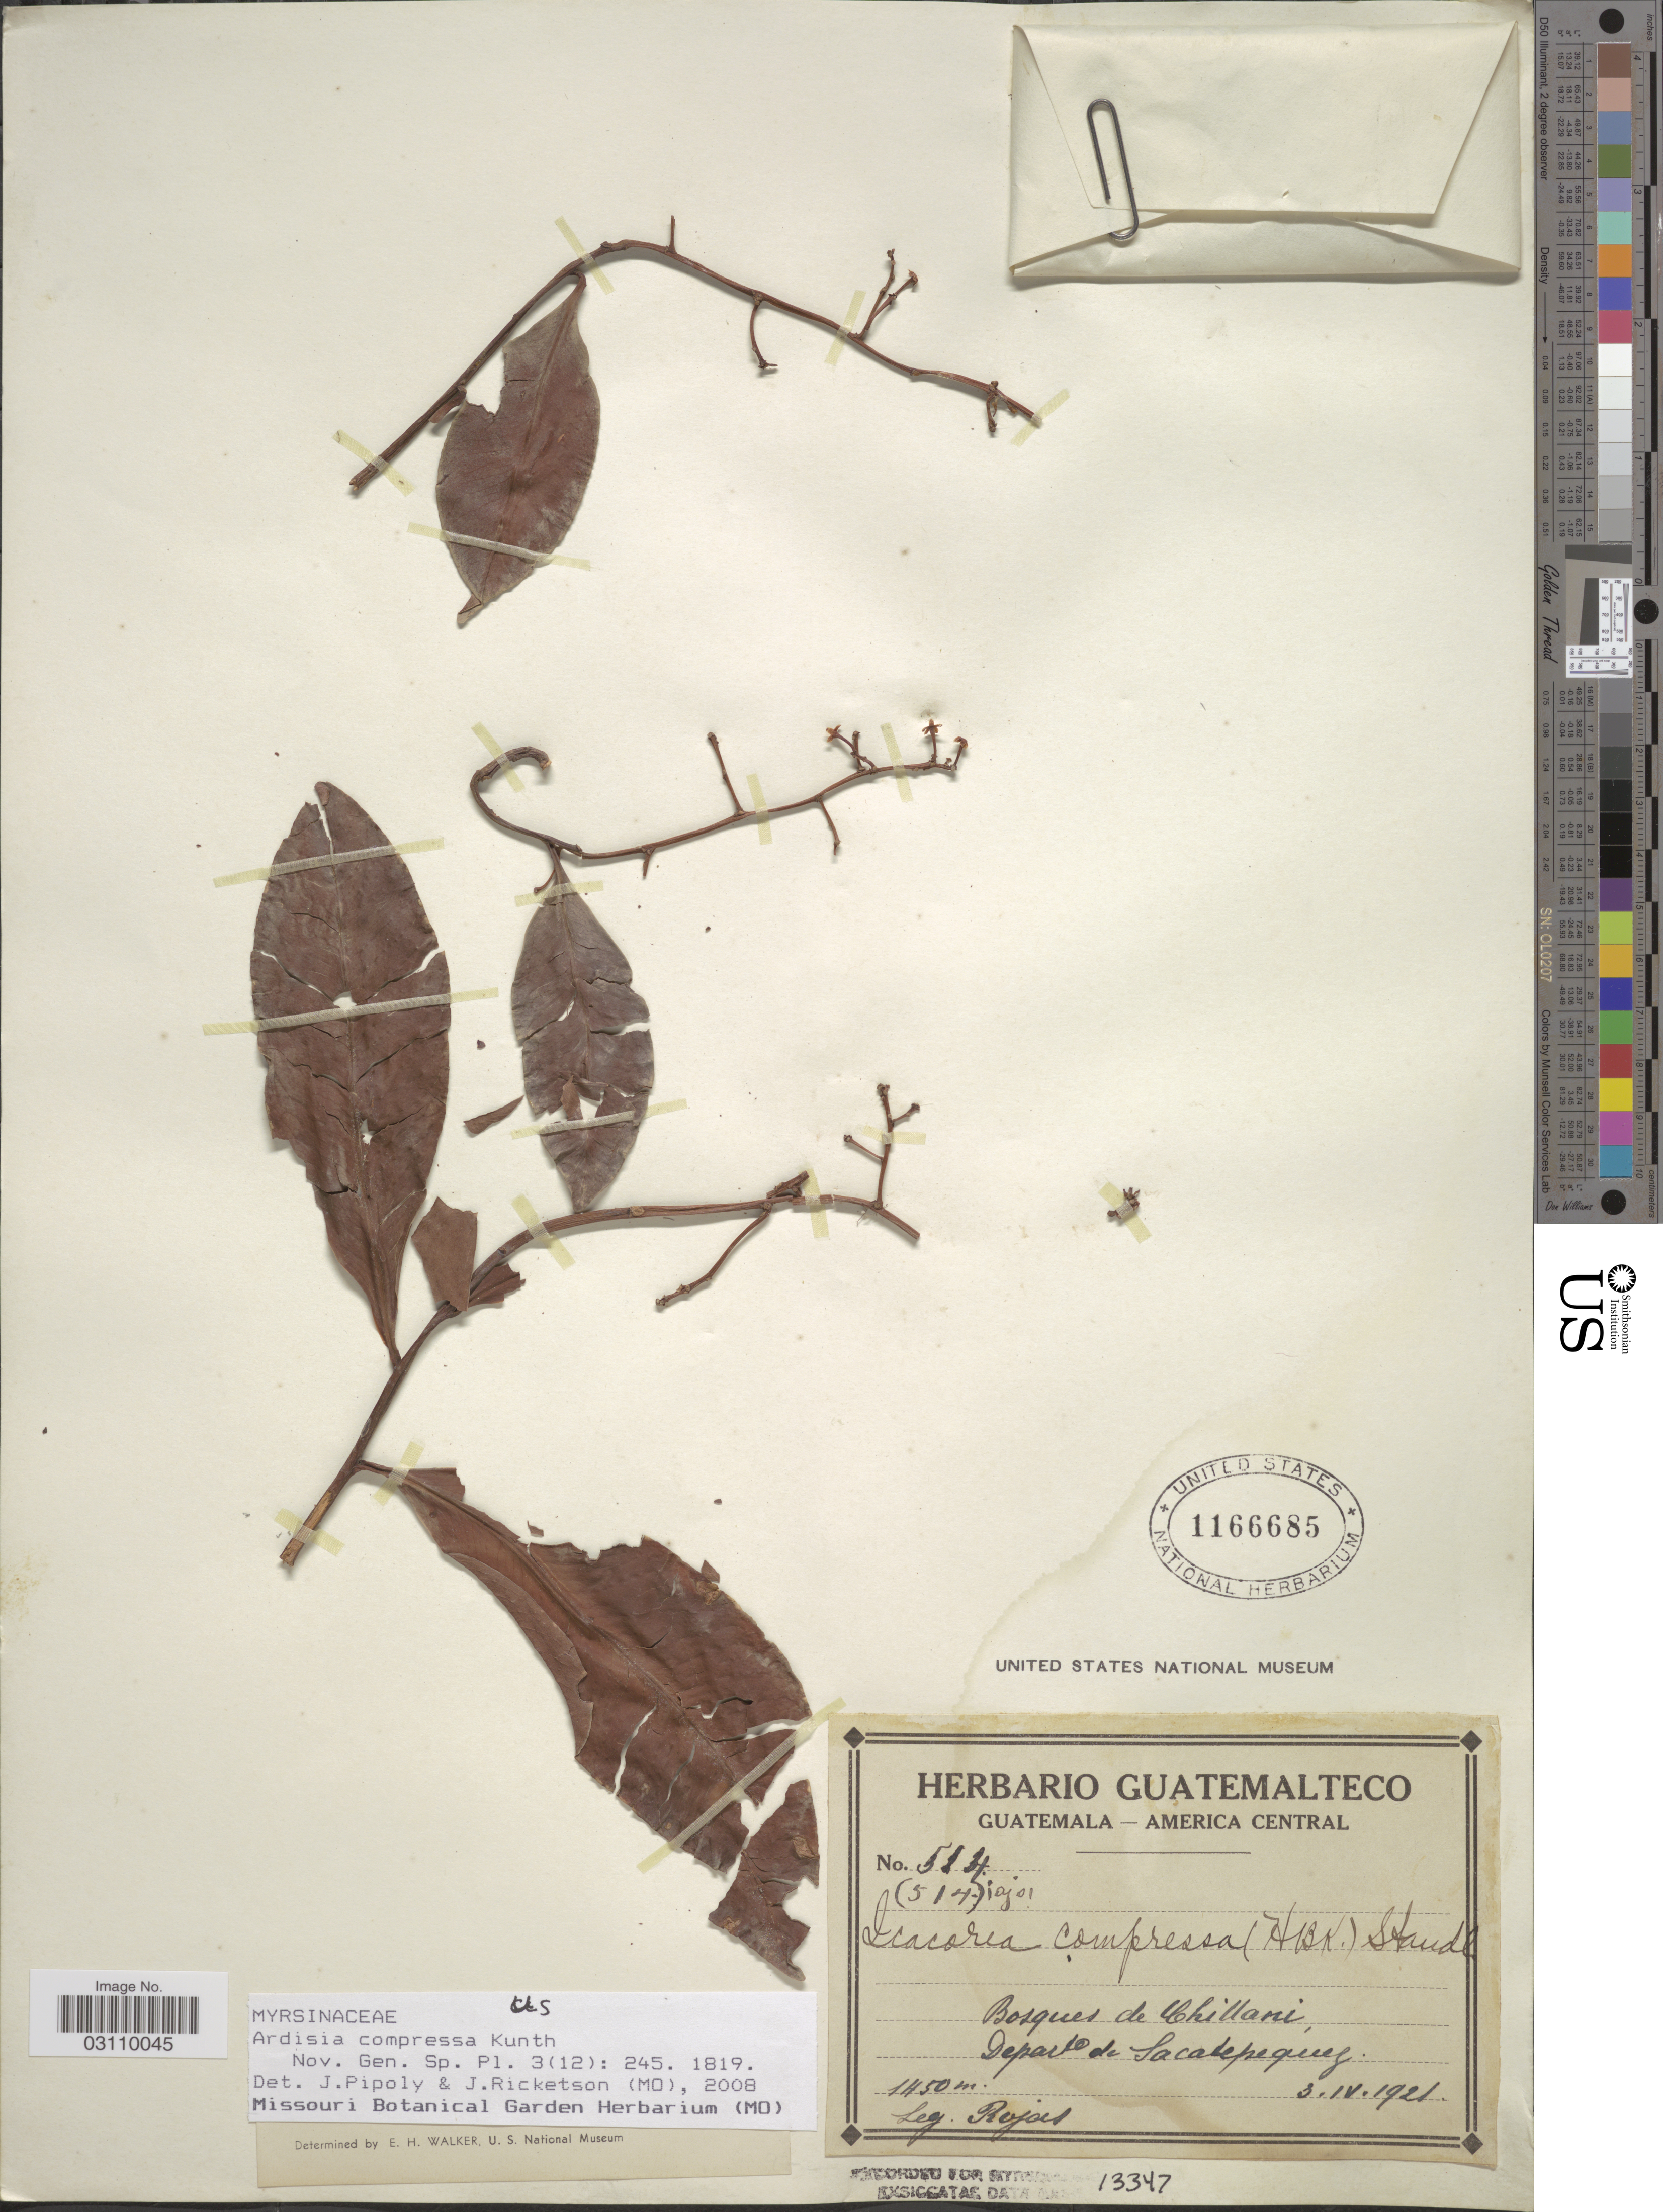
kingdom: Plantae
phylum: Tracheophyta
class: Magnoliopsida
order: Ericales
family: Primulaceae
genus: Ardisia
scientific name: Ardisia compressa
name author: Kunth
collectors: Rojas, --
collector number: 514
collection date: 1921-04-03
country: Guatemala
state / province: Sacatepéquez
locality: Bosques de Chillani, Departo de Sacatepequez.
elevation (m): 1450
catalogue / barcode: US 1166685